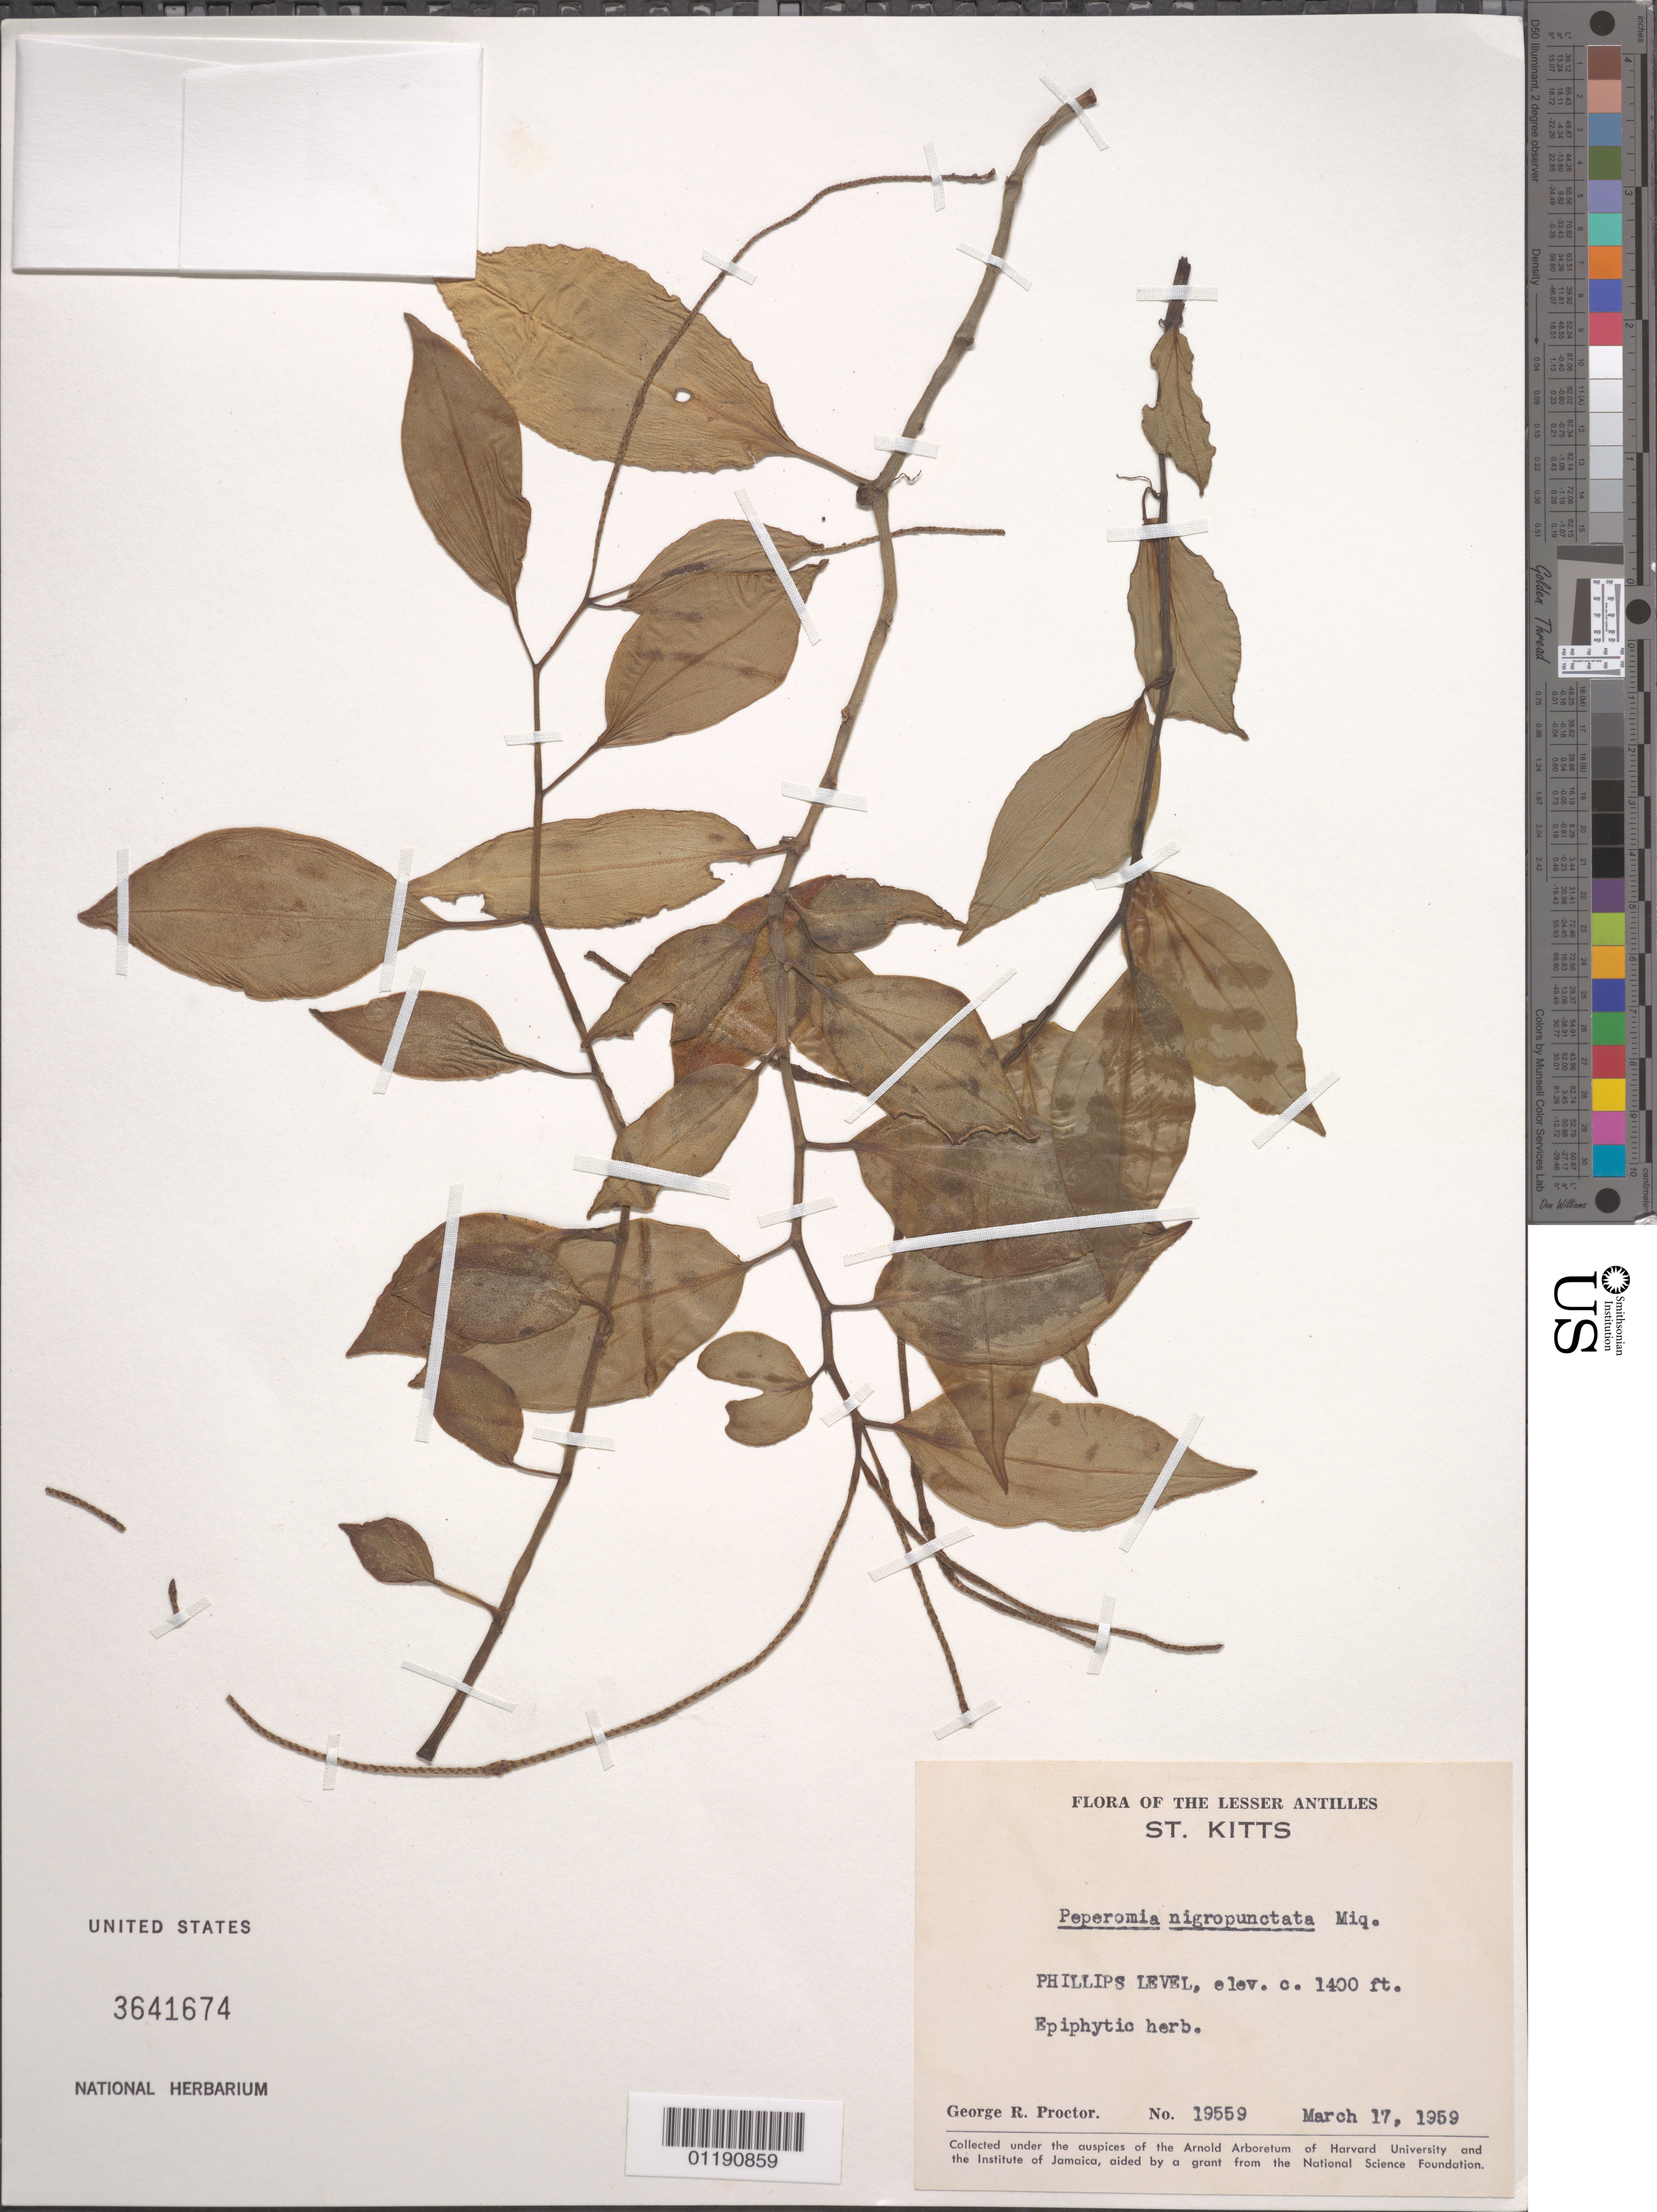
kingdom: Plantae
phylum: Tracheophyta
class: Magnoliopsida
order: Piperales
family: Piperaceae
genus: Peperomia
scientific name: Peperomia nigropunctata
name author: Miq.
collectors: G. R. Proctor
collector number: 19559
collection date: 1959-03-17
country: St. Christopher-Nevis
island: St. Christopher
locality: Phillips Level.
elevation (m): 427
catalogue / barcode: US 3641674